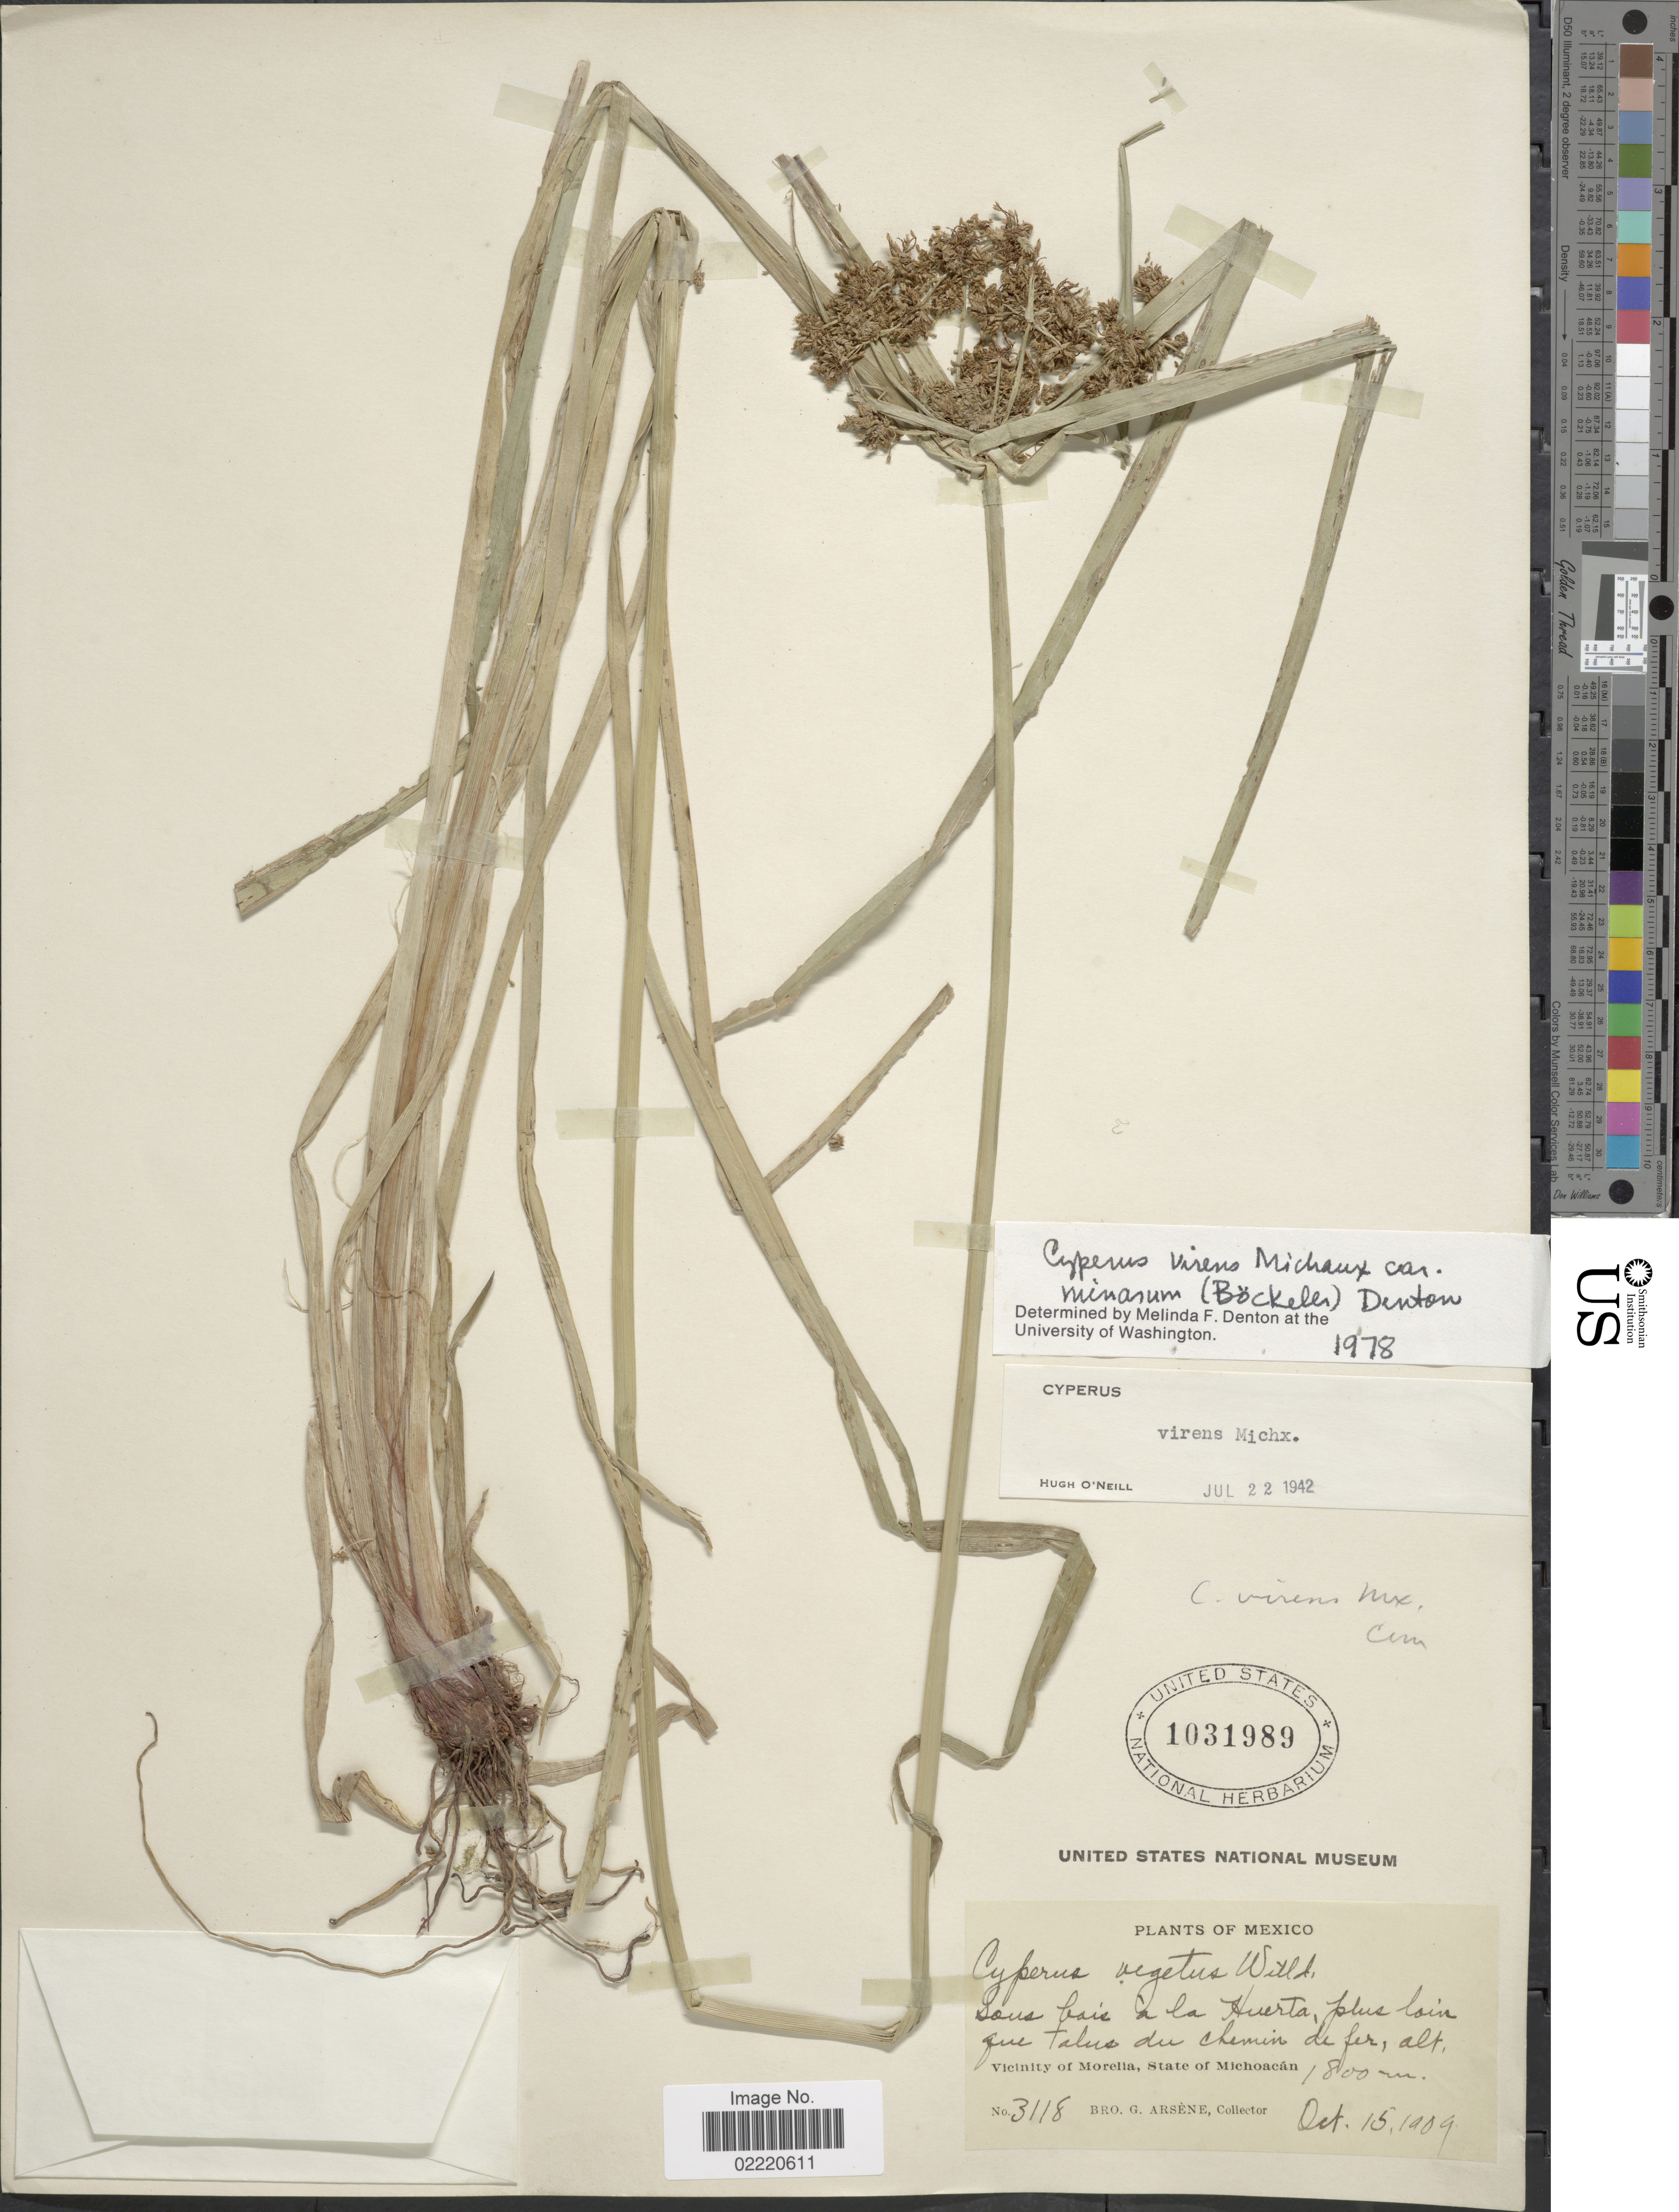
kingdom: Plantae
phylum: Tracheophyta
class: Liliopsida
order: Poales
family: Cyperaceae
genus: Cyperus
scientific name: Cyperus virens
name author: Michx.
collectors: Bro. G. Arsène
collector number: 3118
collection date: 1909-10-15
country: Mexico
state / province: Michoacán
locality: Sous bais a la Huerta, plus loin que talus du chemin de fer [Under La Huerta, further than the railway] - Vicinity of Morelia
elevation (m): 1800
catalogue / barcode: US 1031989